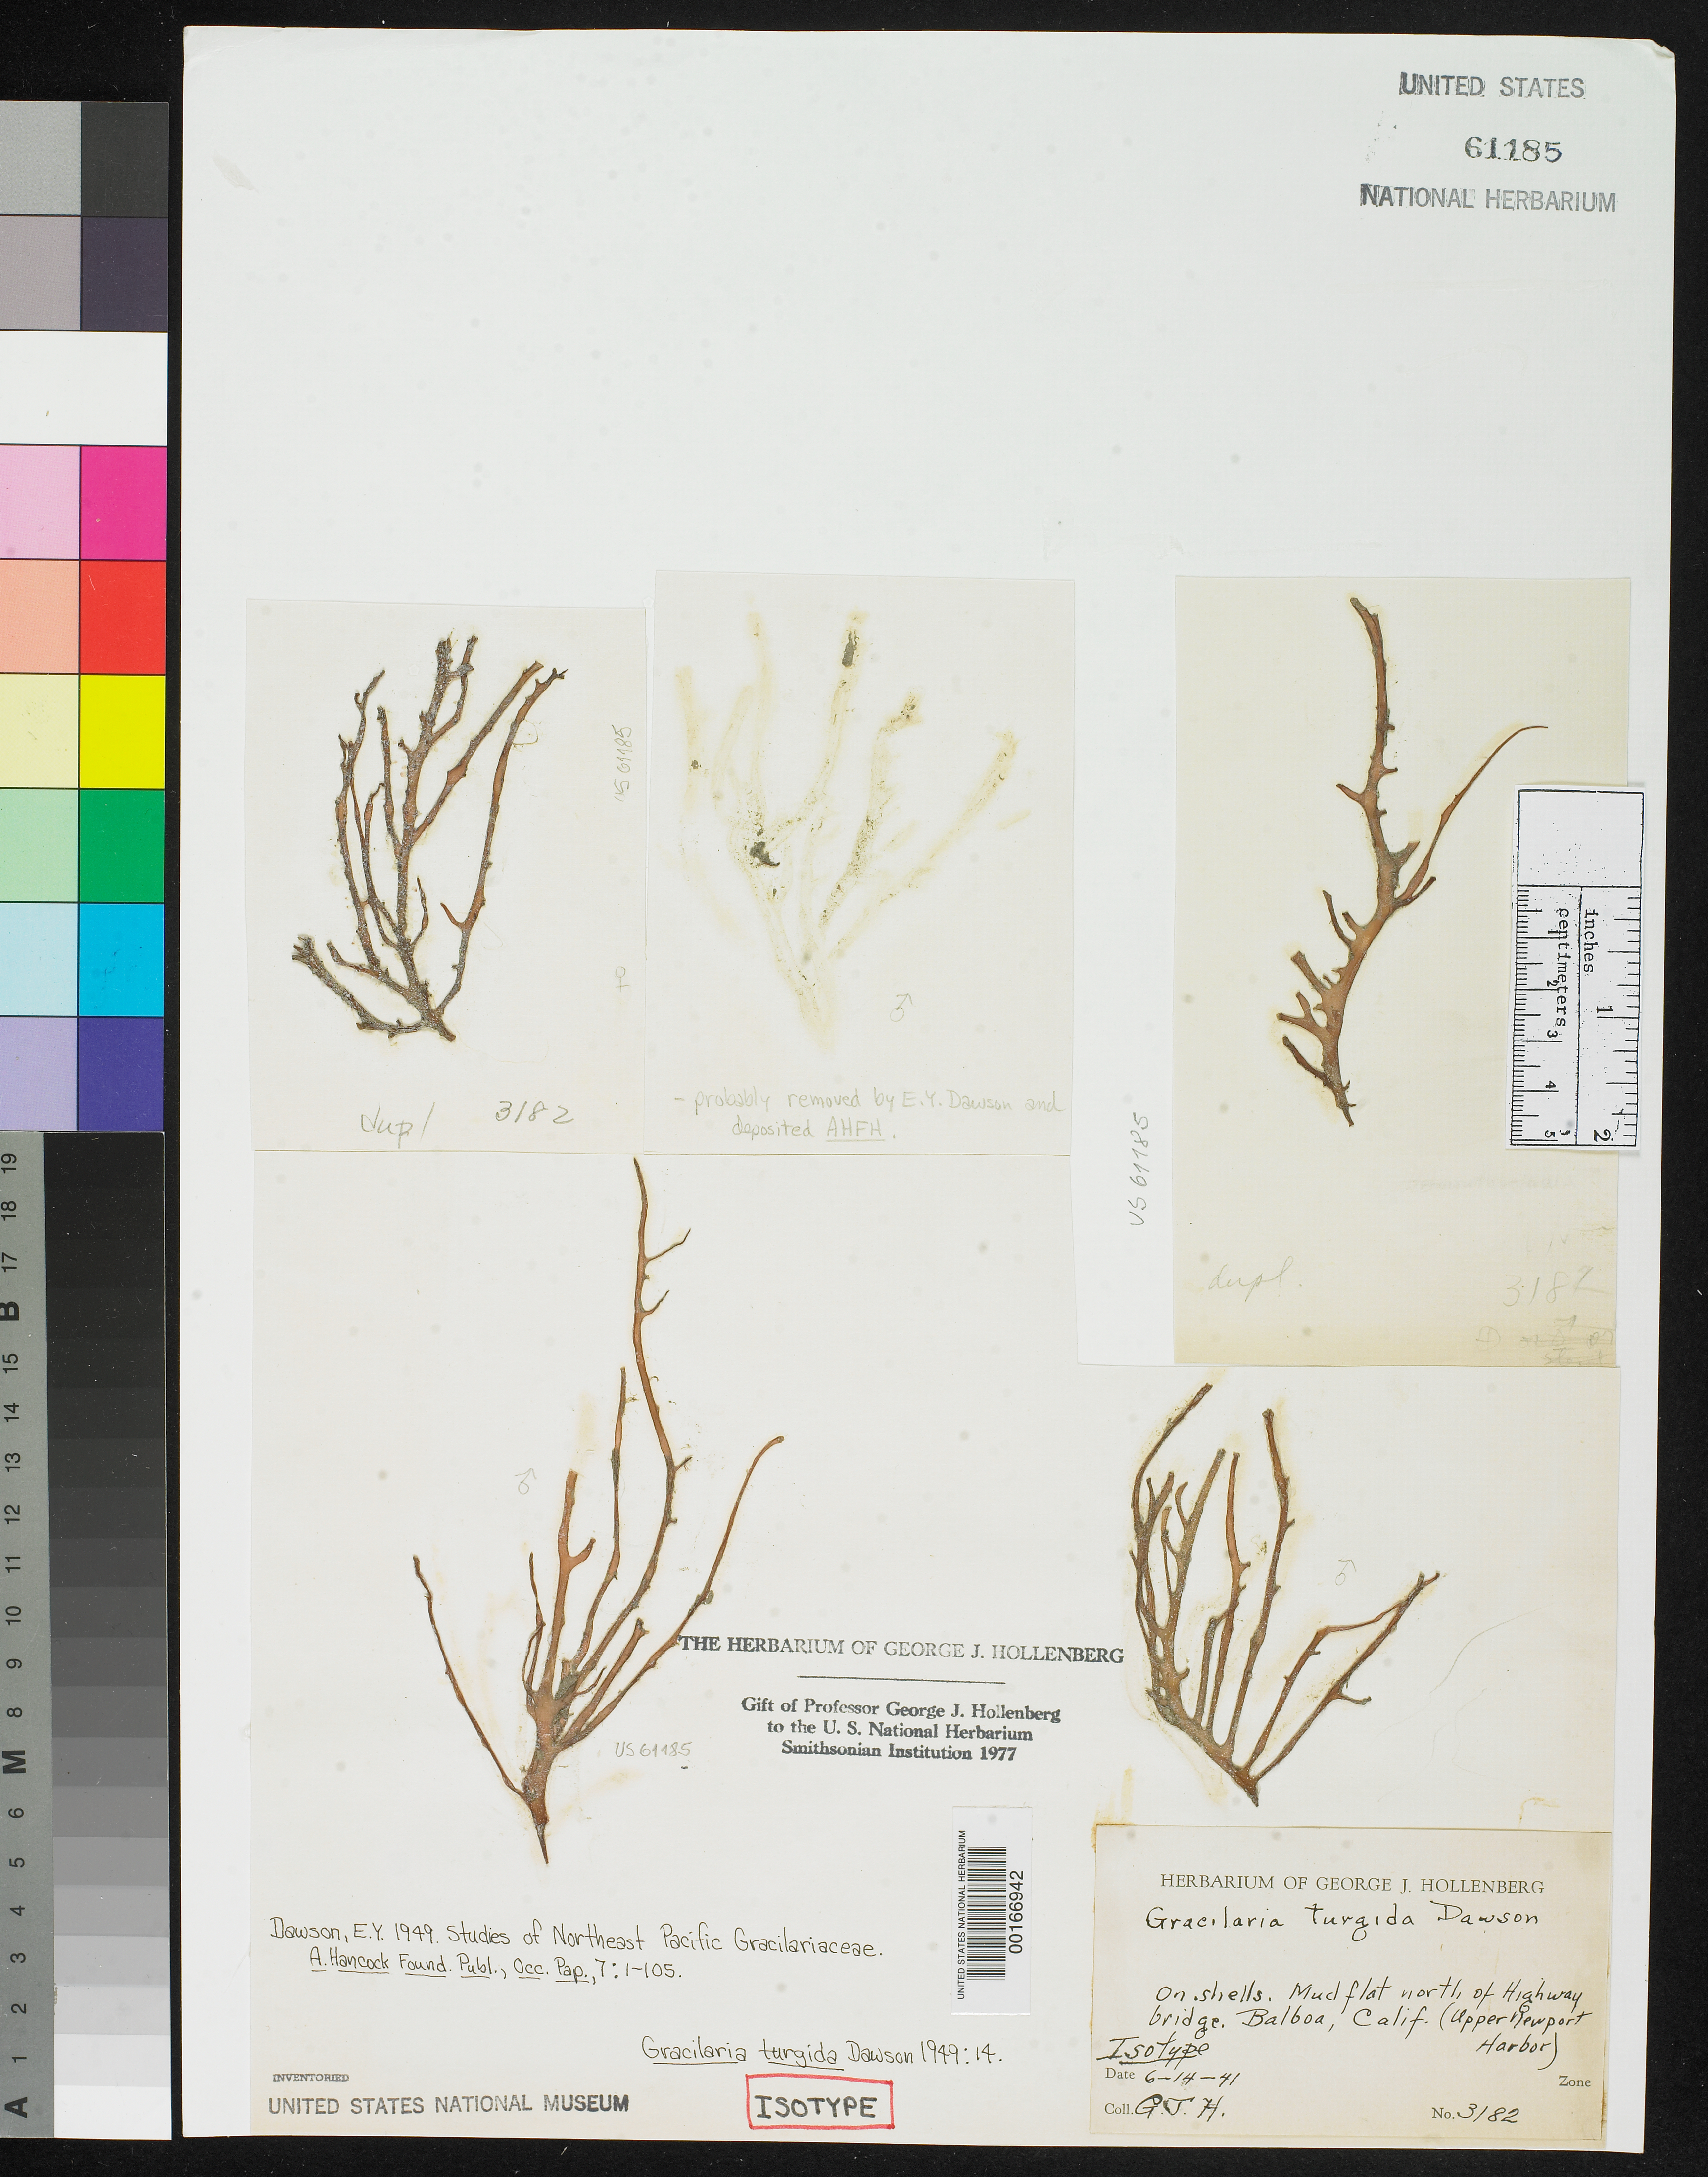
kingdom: Plantae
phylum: Rhodophyta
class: Florideophyceae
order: Gracilariales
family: Gracilariaceae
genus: Gracilaria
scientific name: Gracilaria turgida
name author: E.Y. Dawson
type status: Isotype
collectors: G. Hollenberg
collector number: GJH 3182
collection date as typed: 14 Jun 1941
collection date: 1941-06-14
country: United States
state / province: California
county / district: Orange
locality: Balboa (Upper Newport Harbor)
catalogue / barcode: US 61185